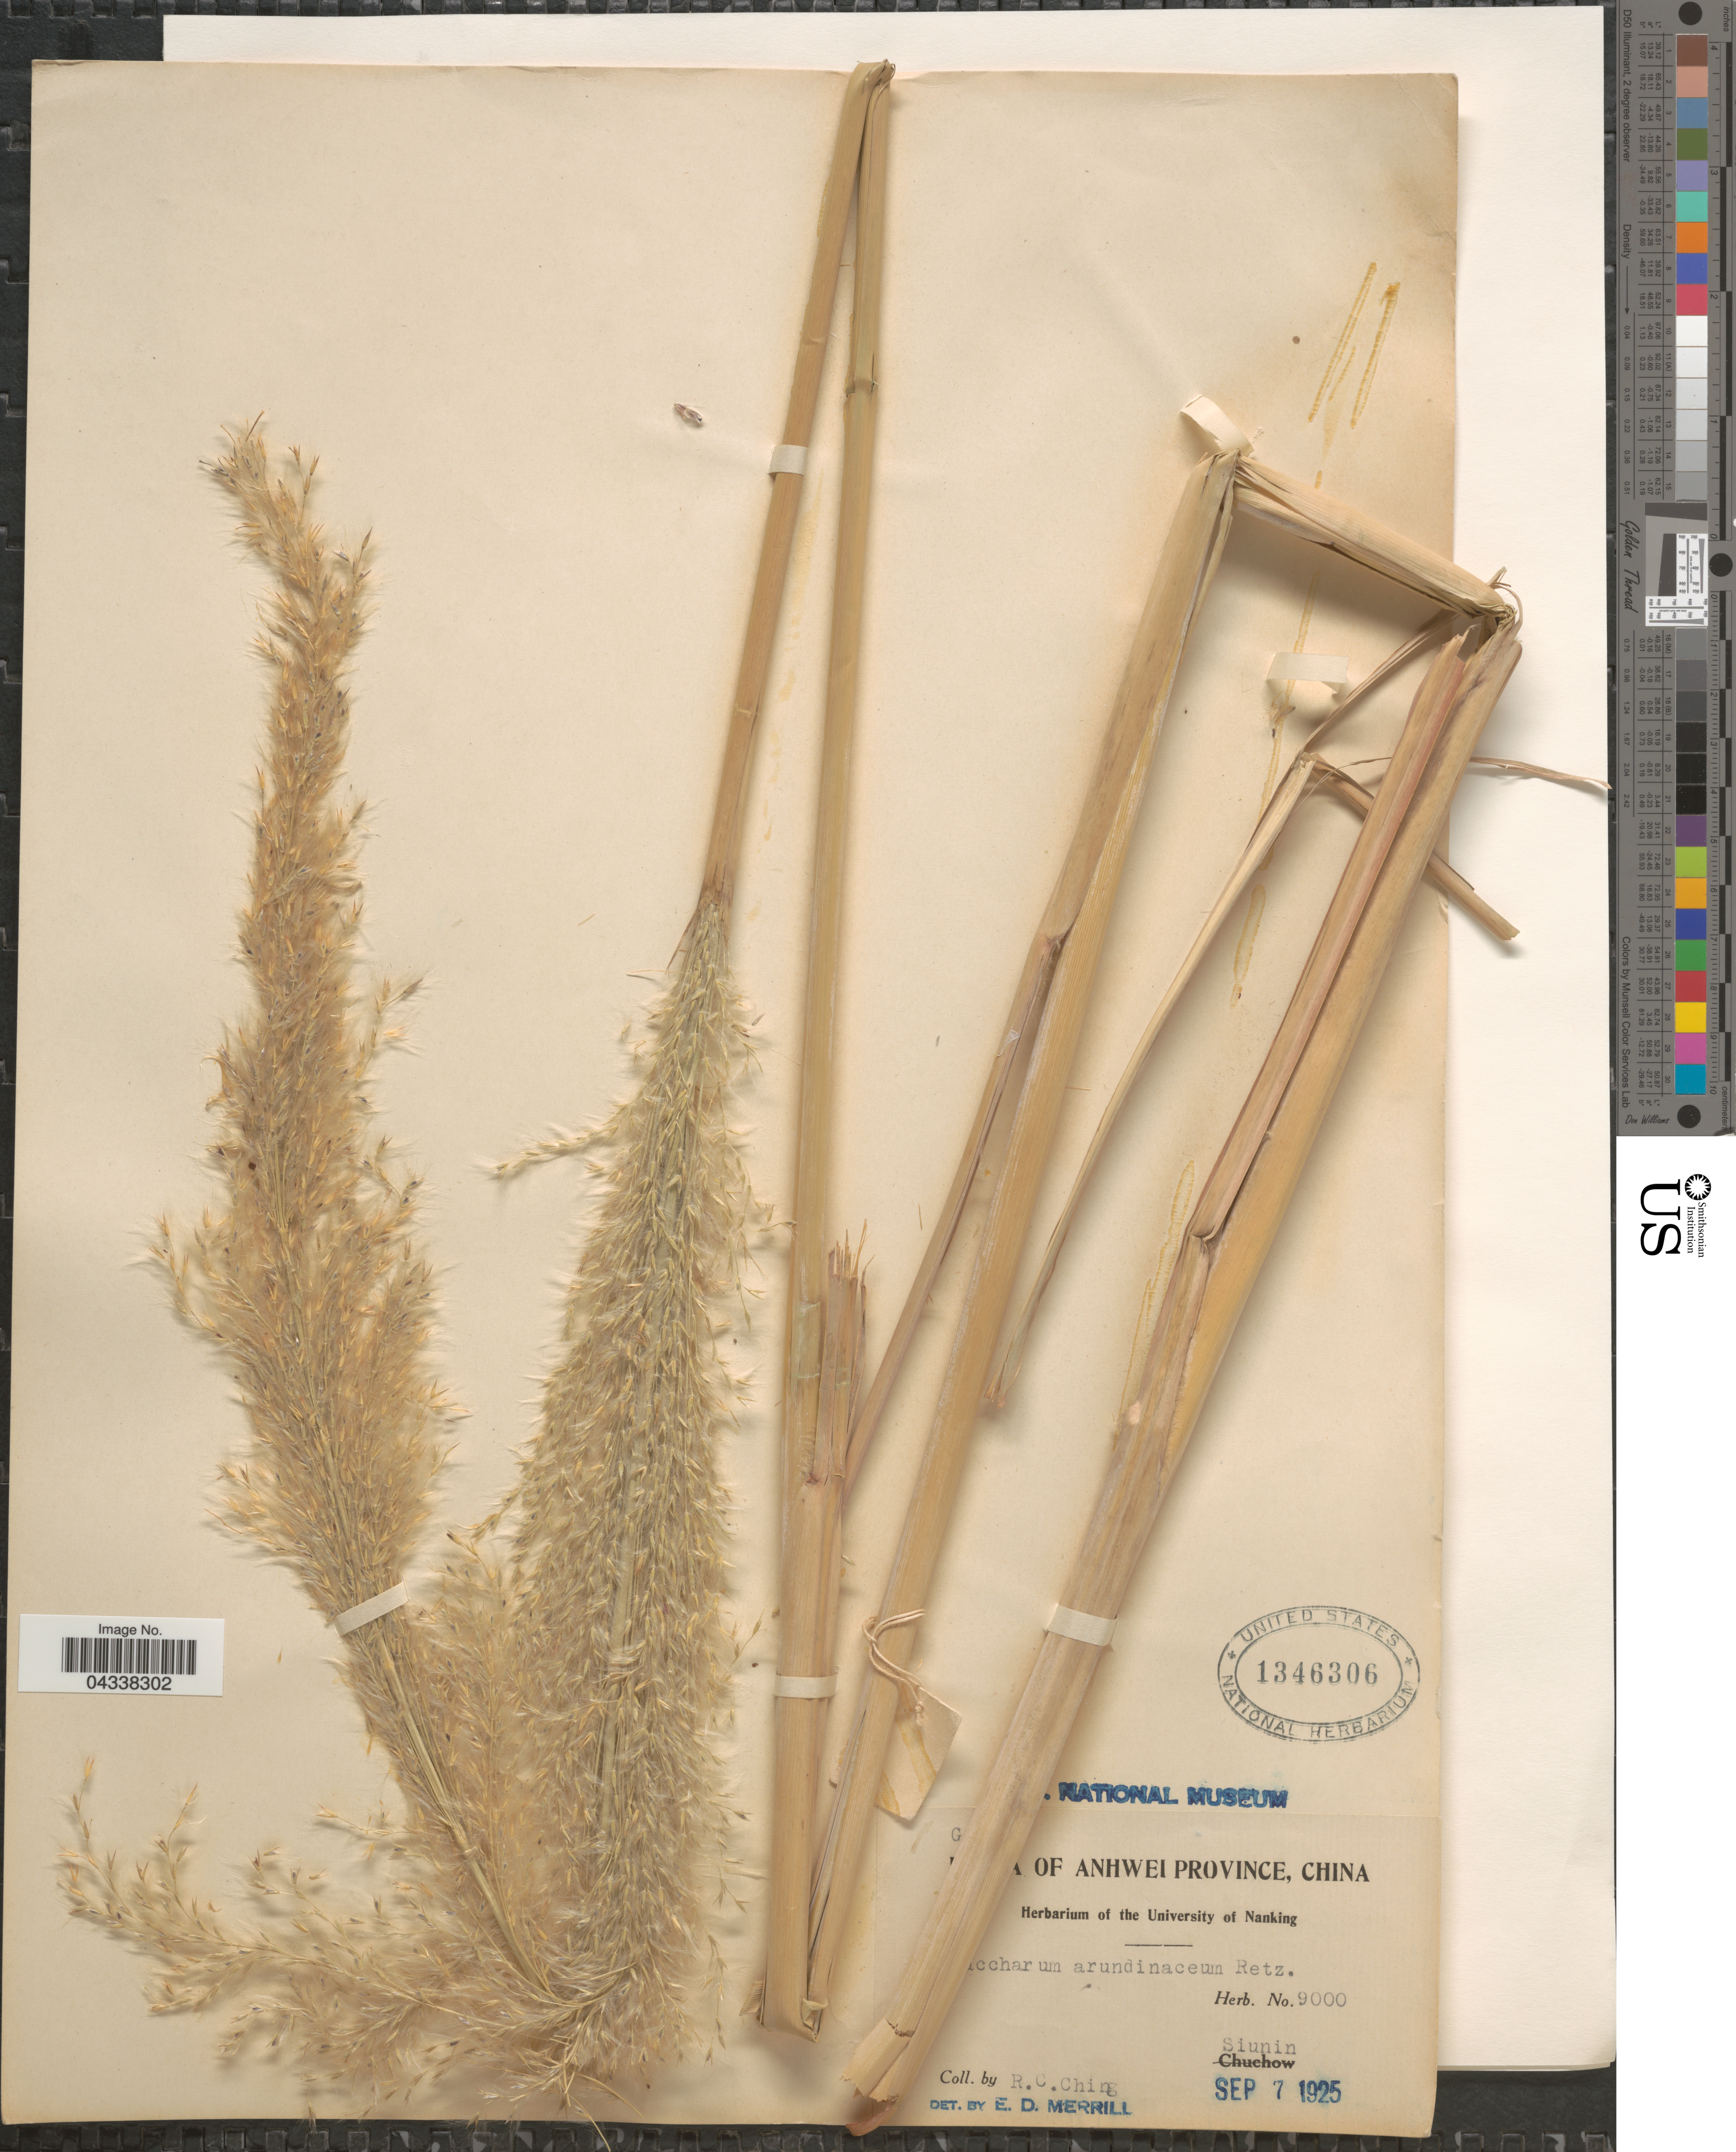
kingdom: Plantae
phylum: Tracheophyta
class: Liliopsida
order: Poales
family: Poaceae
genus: Tripidium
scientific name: Tripidium arundinaceum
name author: (Retz.) Welker et al.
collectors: R. C. Ching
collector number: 9000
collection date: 1925-09-07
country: China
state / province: Anhui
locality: Anhwei Province. Siunin.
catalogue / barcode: US 1346306